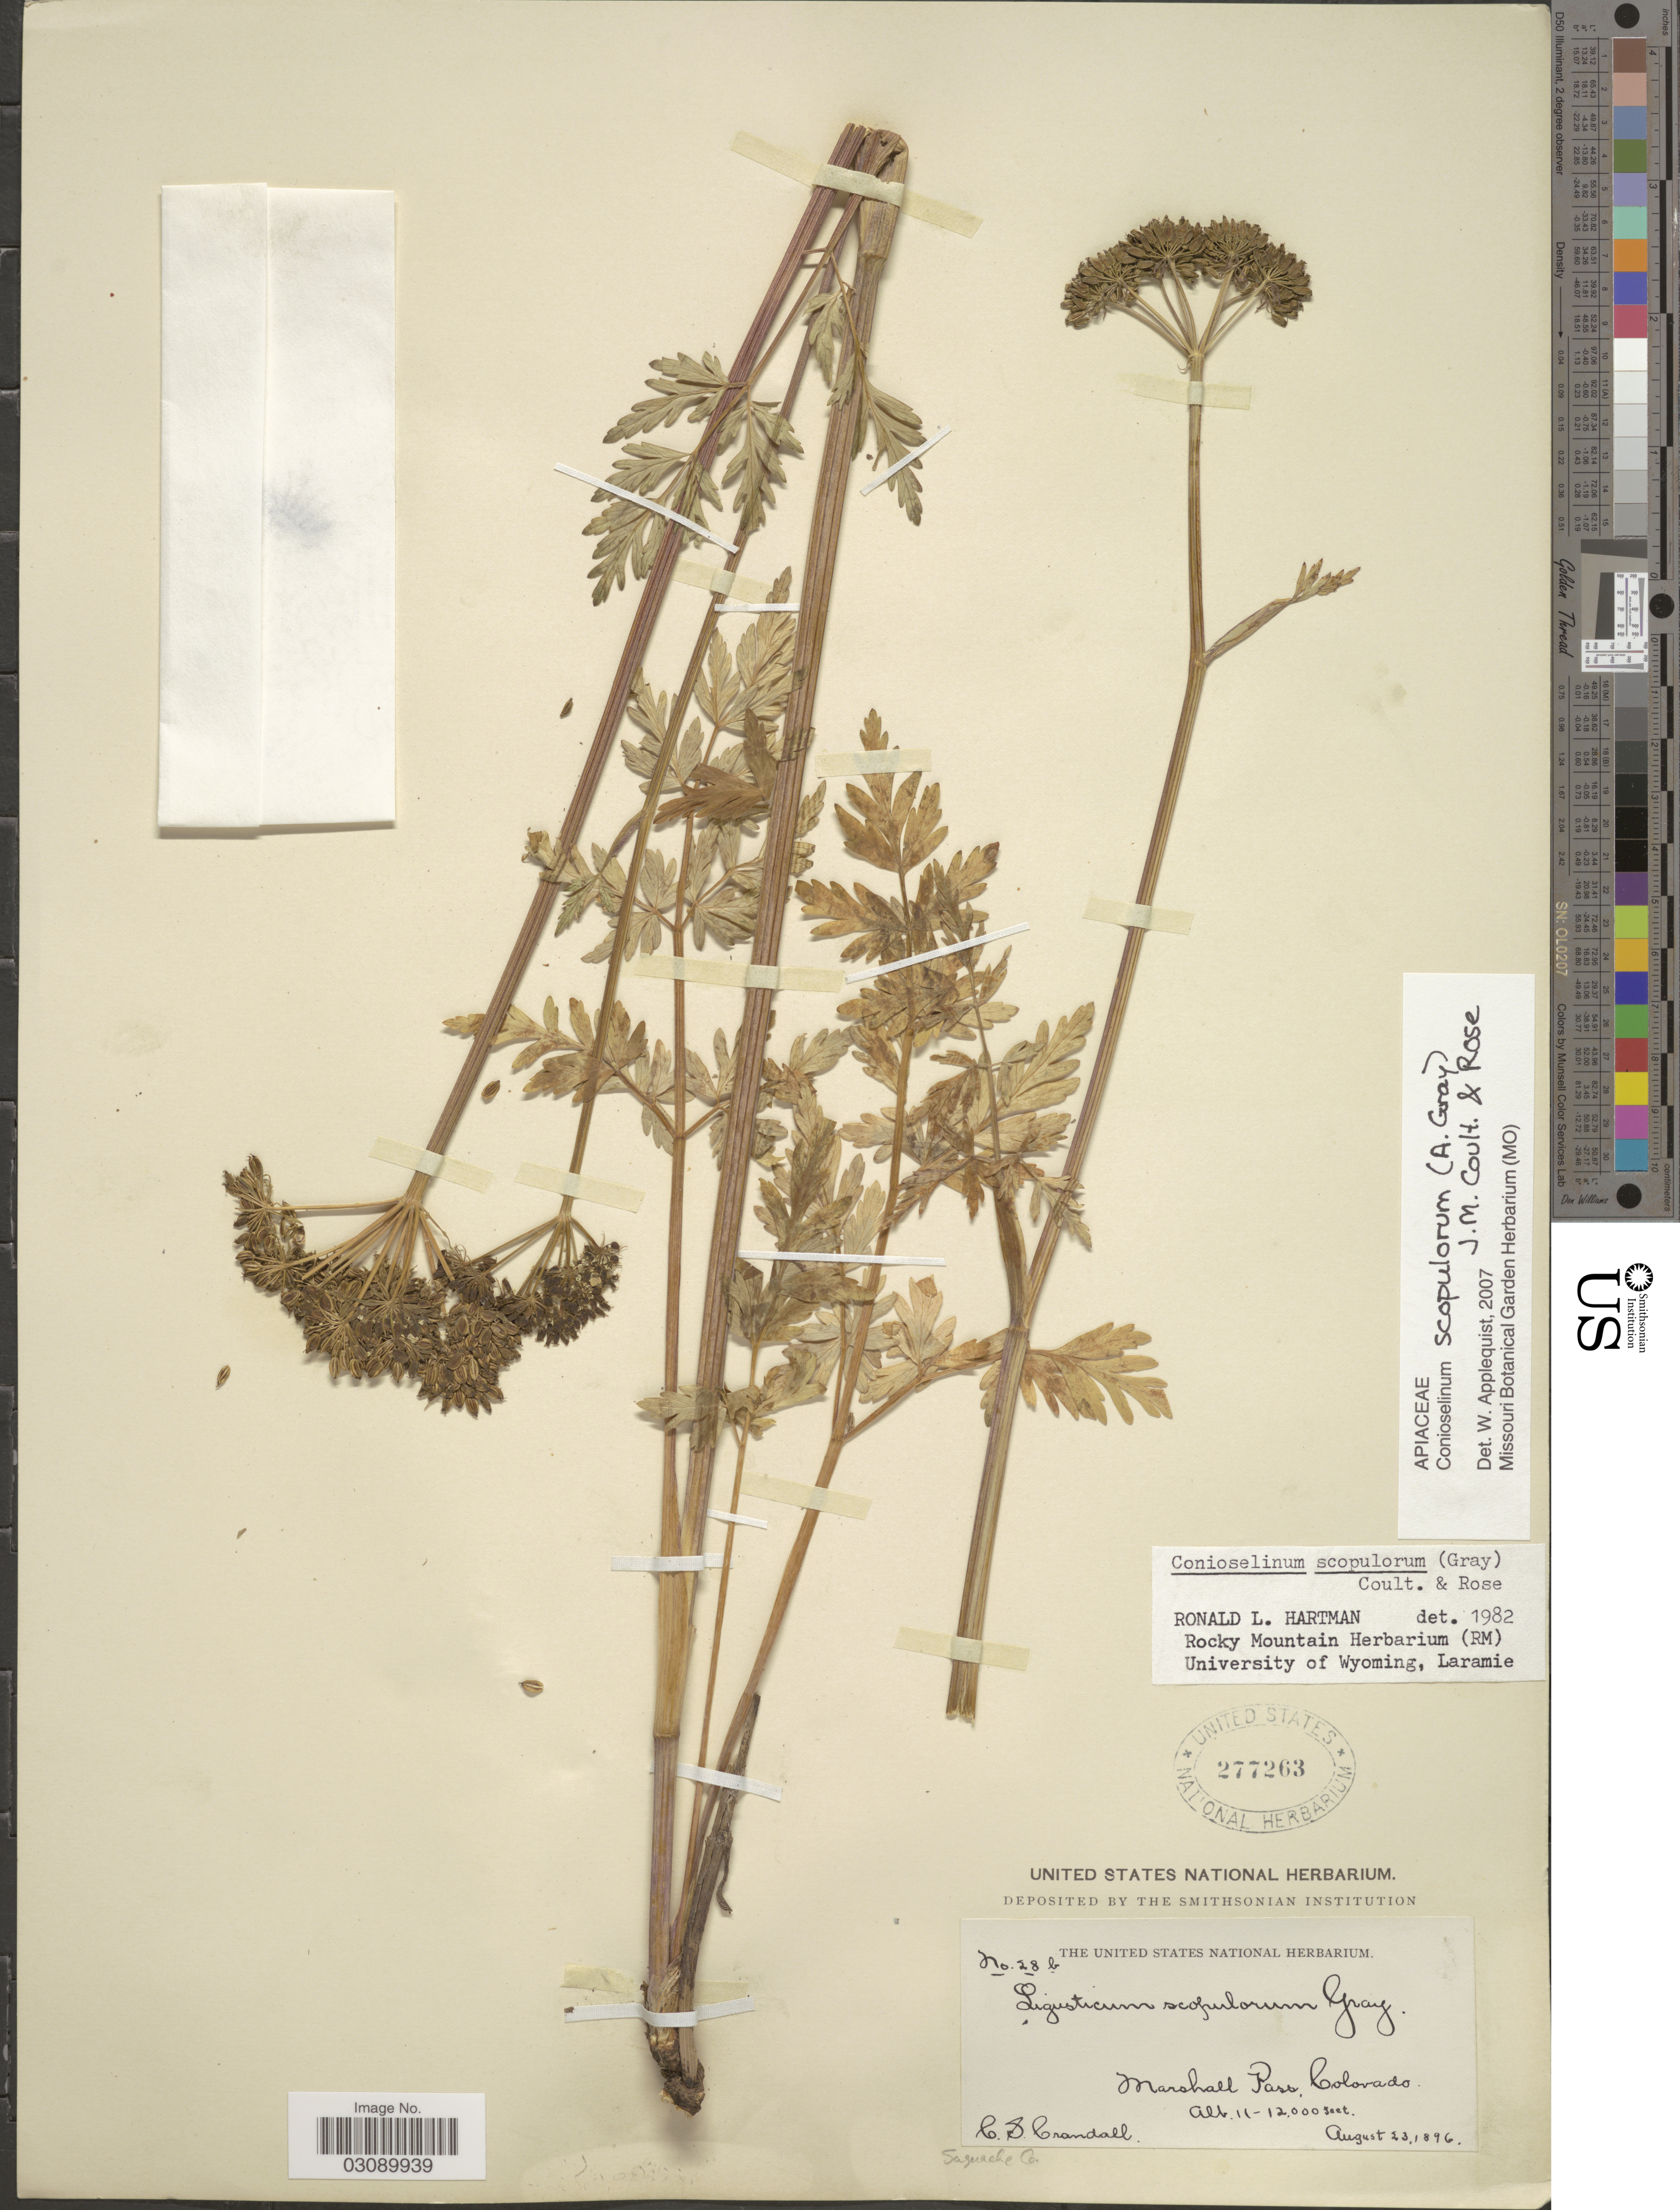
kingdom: Plantae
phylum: Tracheophyta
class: Magnoliopsida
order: Apiales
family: Apiaceae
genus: Conioselinum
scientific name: Conioselinum scopulorum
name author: (A. Gray) J.M. Coult. & Rose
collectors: C. Crandall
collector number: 28b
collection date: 1896-08-23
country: United States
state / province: Colorado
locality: Marshall Pass. Saguache Co.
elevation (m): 3353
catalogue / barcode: US 277263